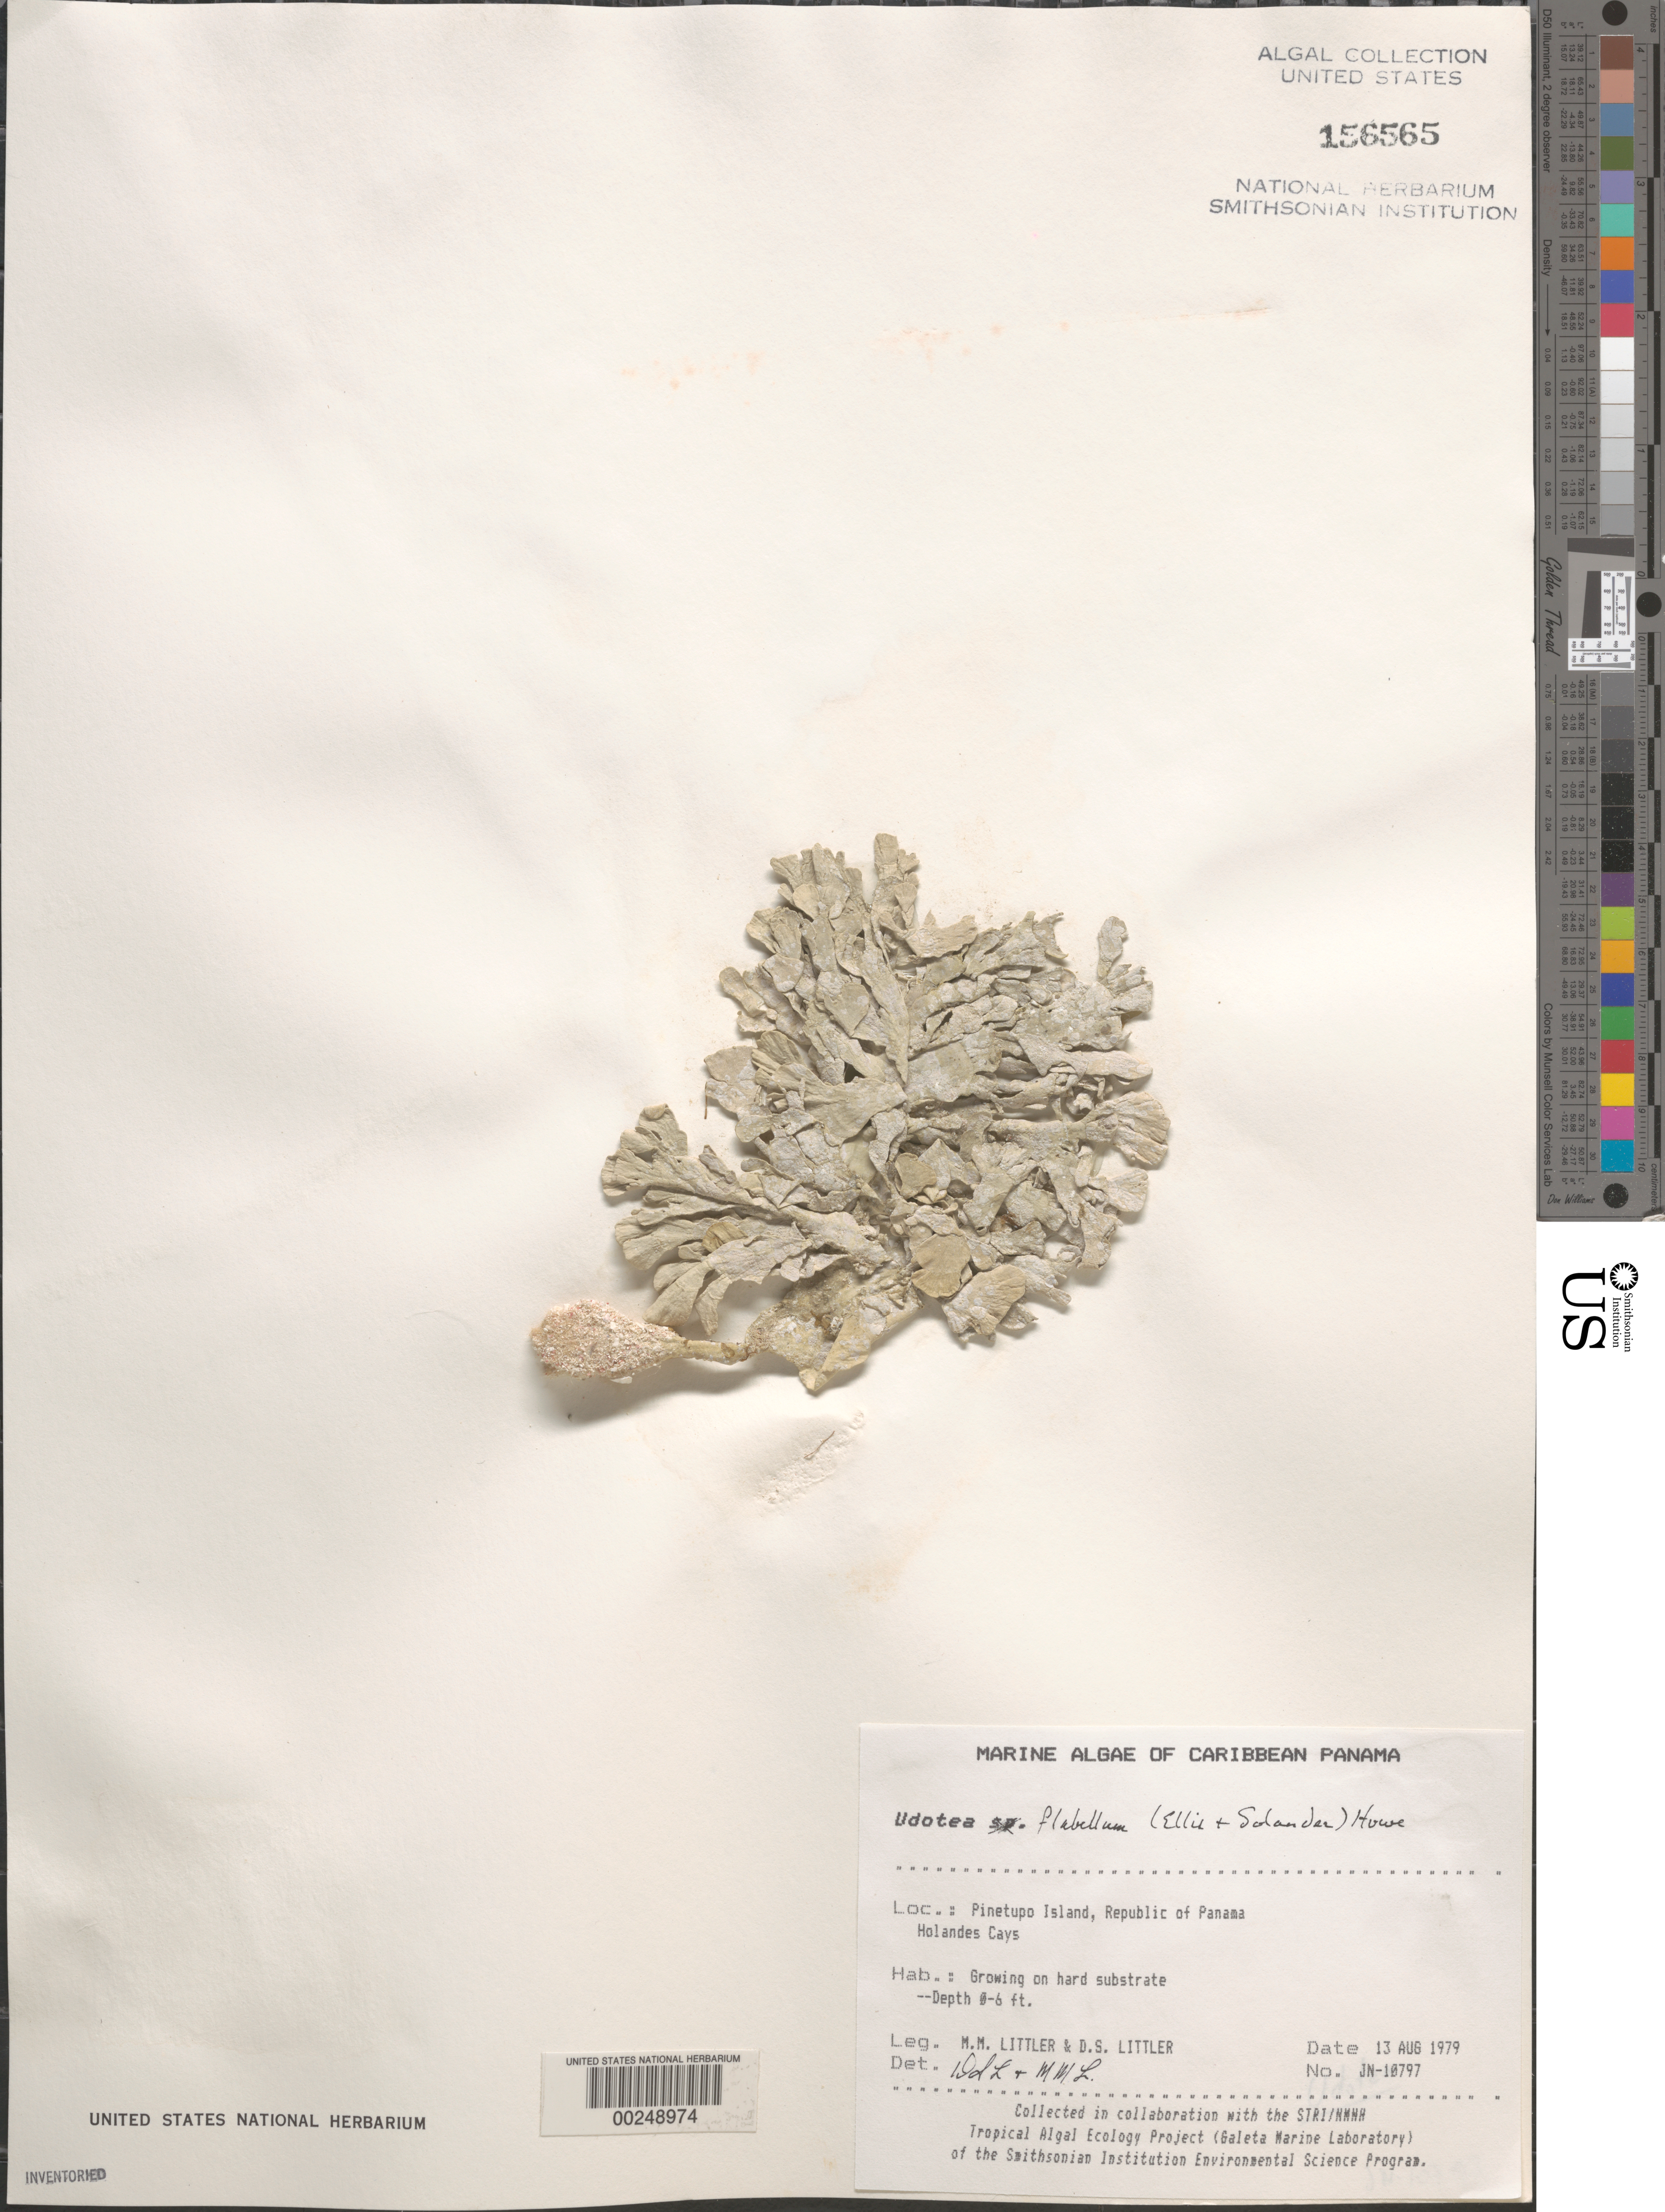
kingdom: Plantae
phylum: Chlorophyta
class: Ulvophyceae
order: Bryopsidales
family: Udoteaceae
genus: Udotea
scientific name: Udotea flabellum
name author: (J. Ellis & Sol.) M. Howe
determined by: Littler, D. S.; Littler, M. M.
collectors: M. M. Littler & D. S. Littler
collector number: Jn-10797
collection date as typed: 13 Aug 1979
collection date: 1979-08-13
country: Panama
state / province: Kuna Yala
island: Pinetupo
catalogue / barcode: US 156565